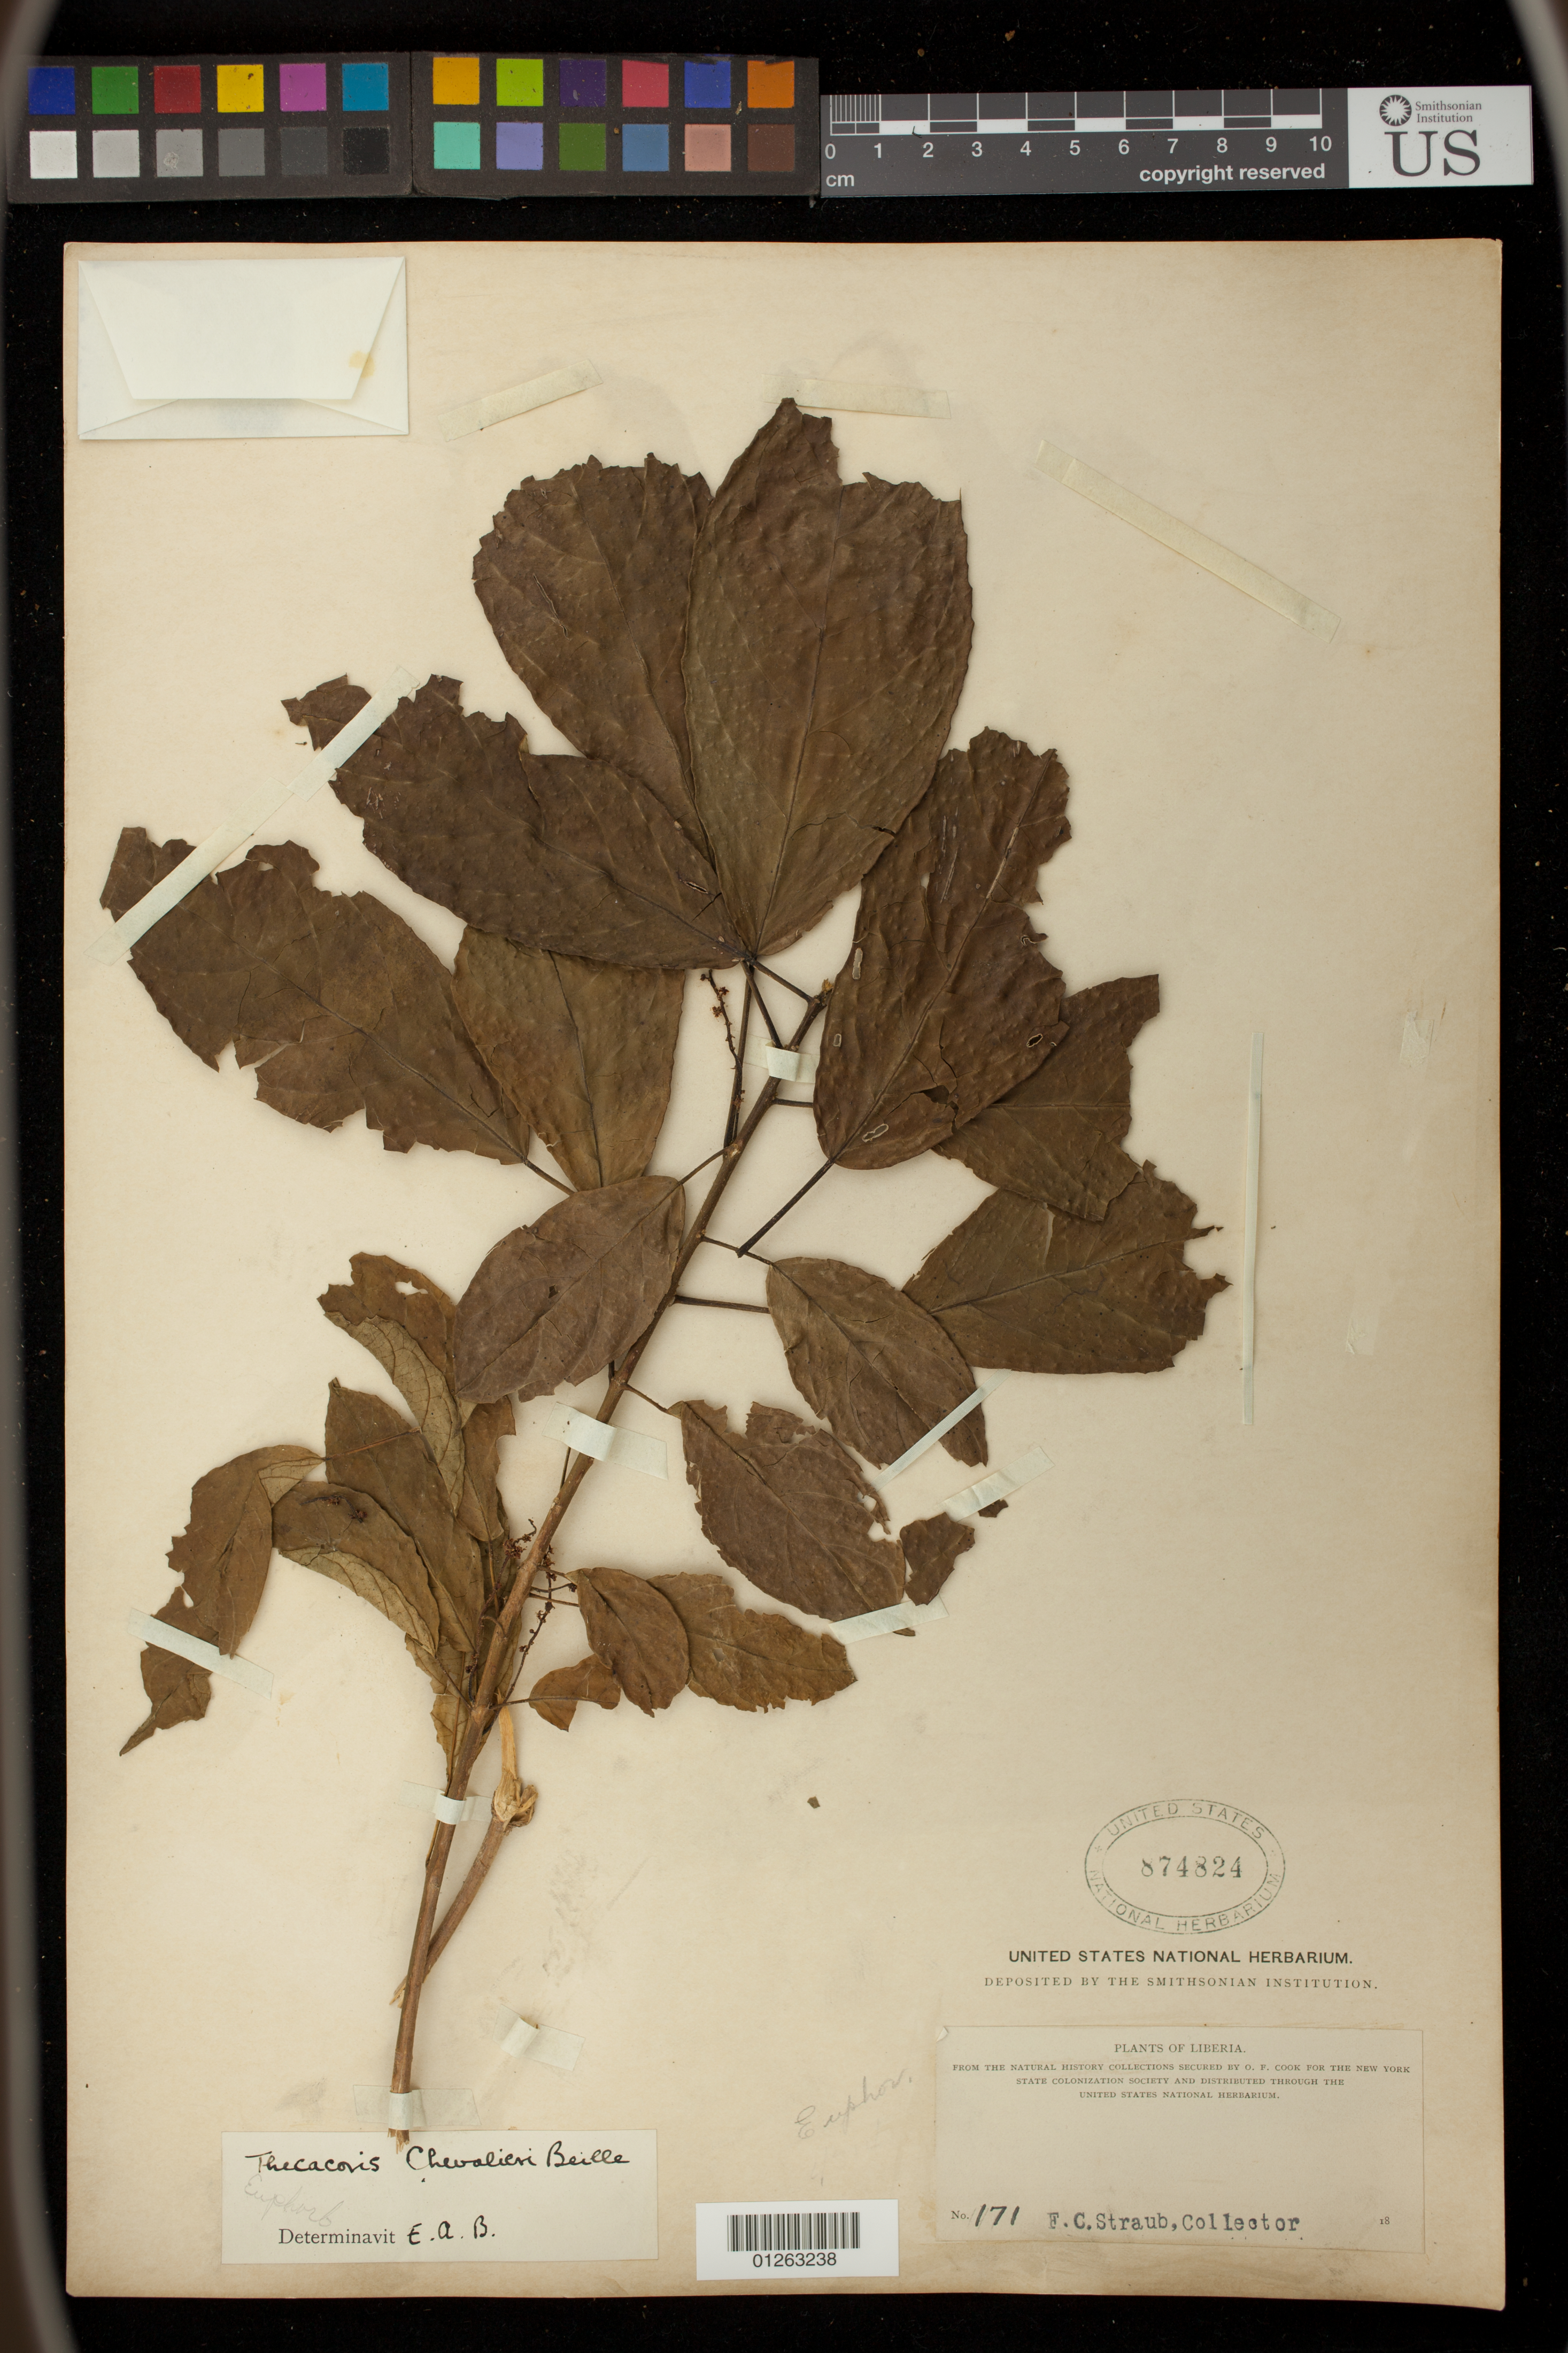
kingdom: Plantae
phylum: Tracheophyta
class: Magnoliopsida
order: Malpighiales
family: Phyllanthaceae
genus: Thecacoris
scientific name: Thecacoris chevalieri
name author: Beille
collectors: F. Straub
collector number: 171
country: Liberia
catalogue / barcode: US 874824